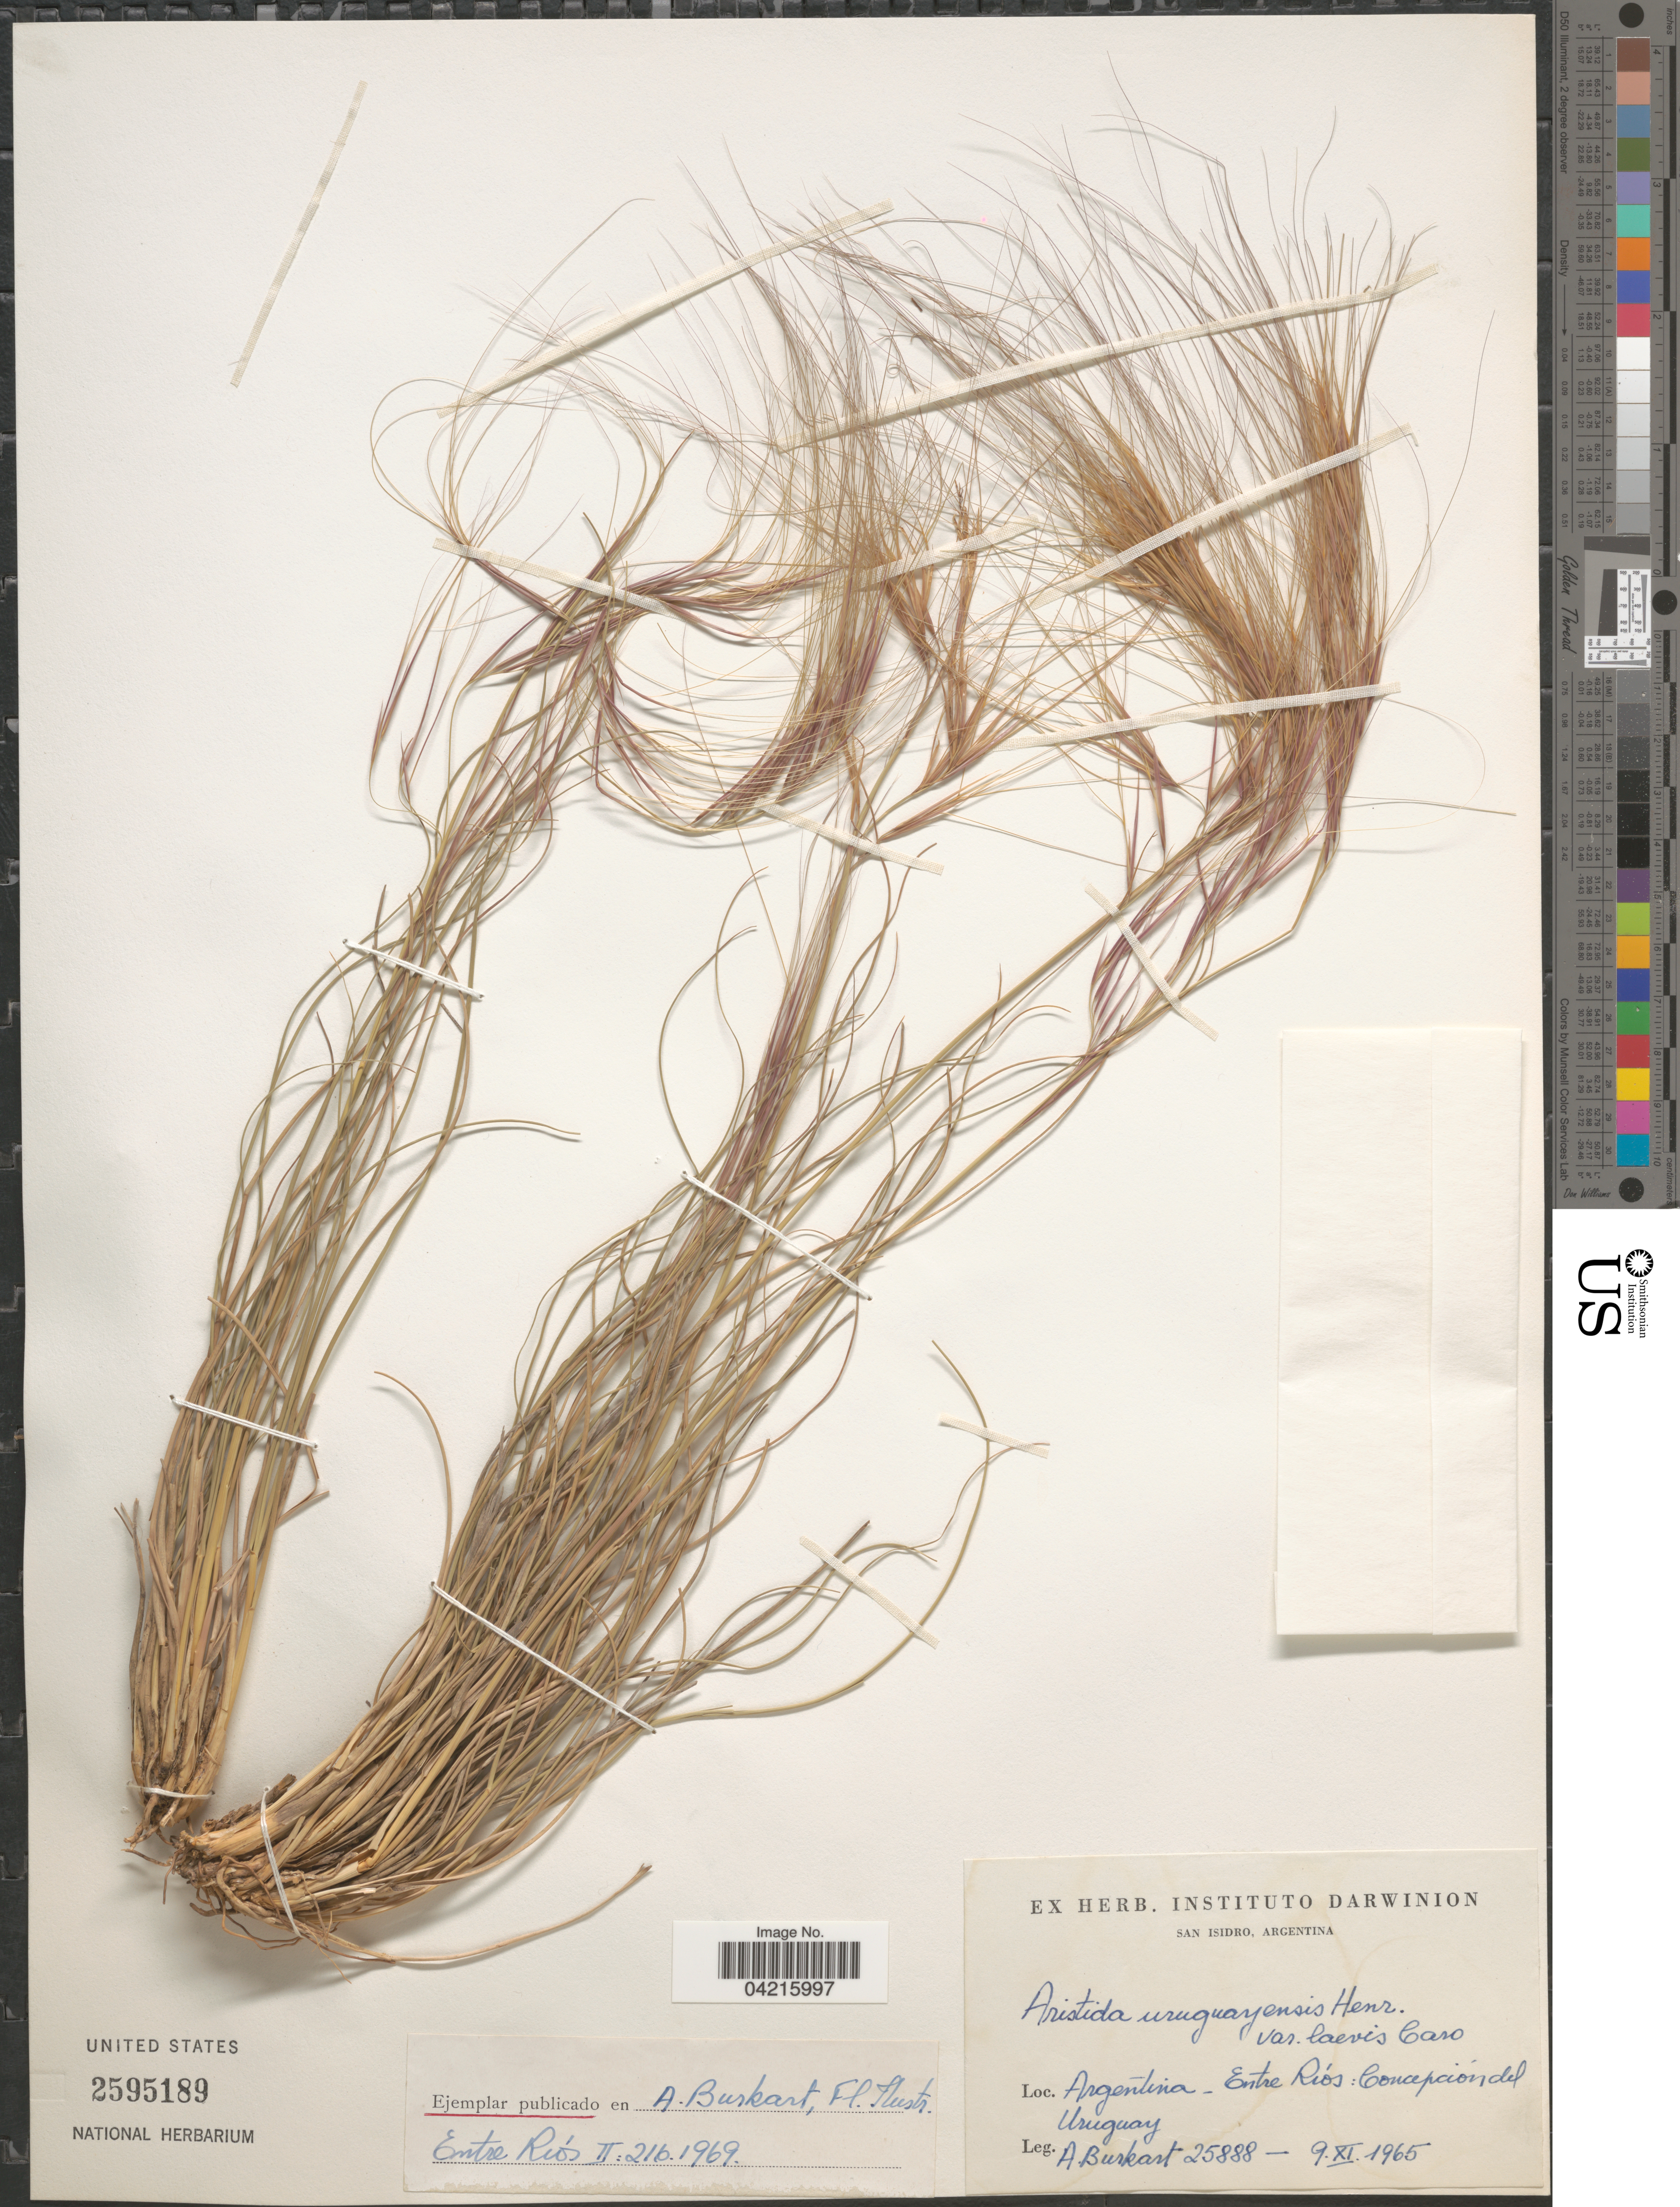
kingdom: Plantae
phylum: Tracheophyta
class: Liliopsida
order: Poales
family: Poaceae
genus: Aristida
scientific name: Aristida uruguayensis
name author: Henr.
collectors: A. E. Burkart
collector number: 25888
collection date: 1965-11-09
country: Argentina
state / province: Entre Rios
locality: Concepción del Uruguay.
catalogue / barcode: US 2595189